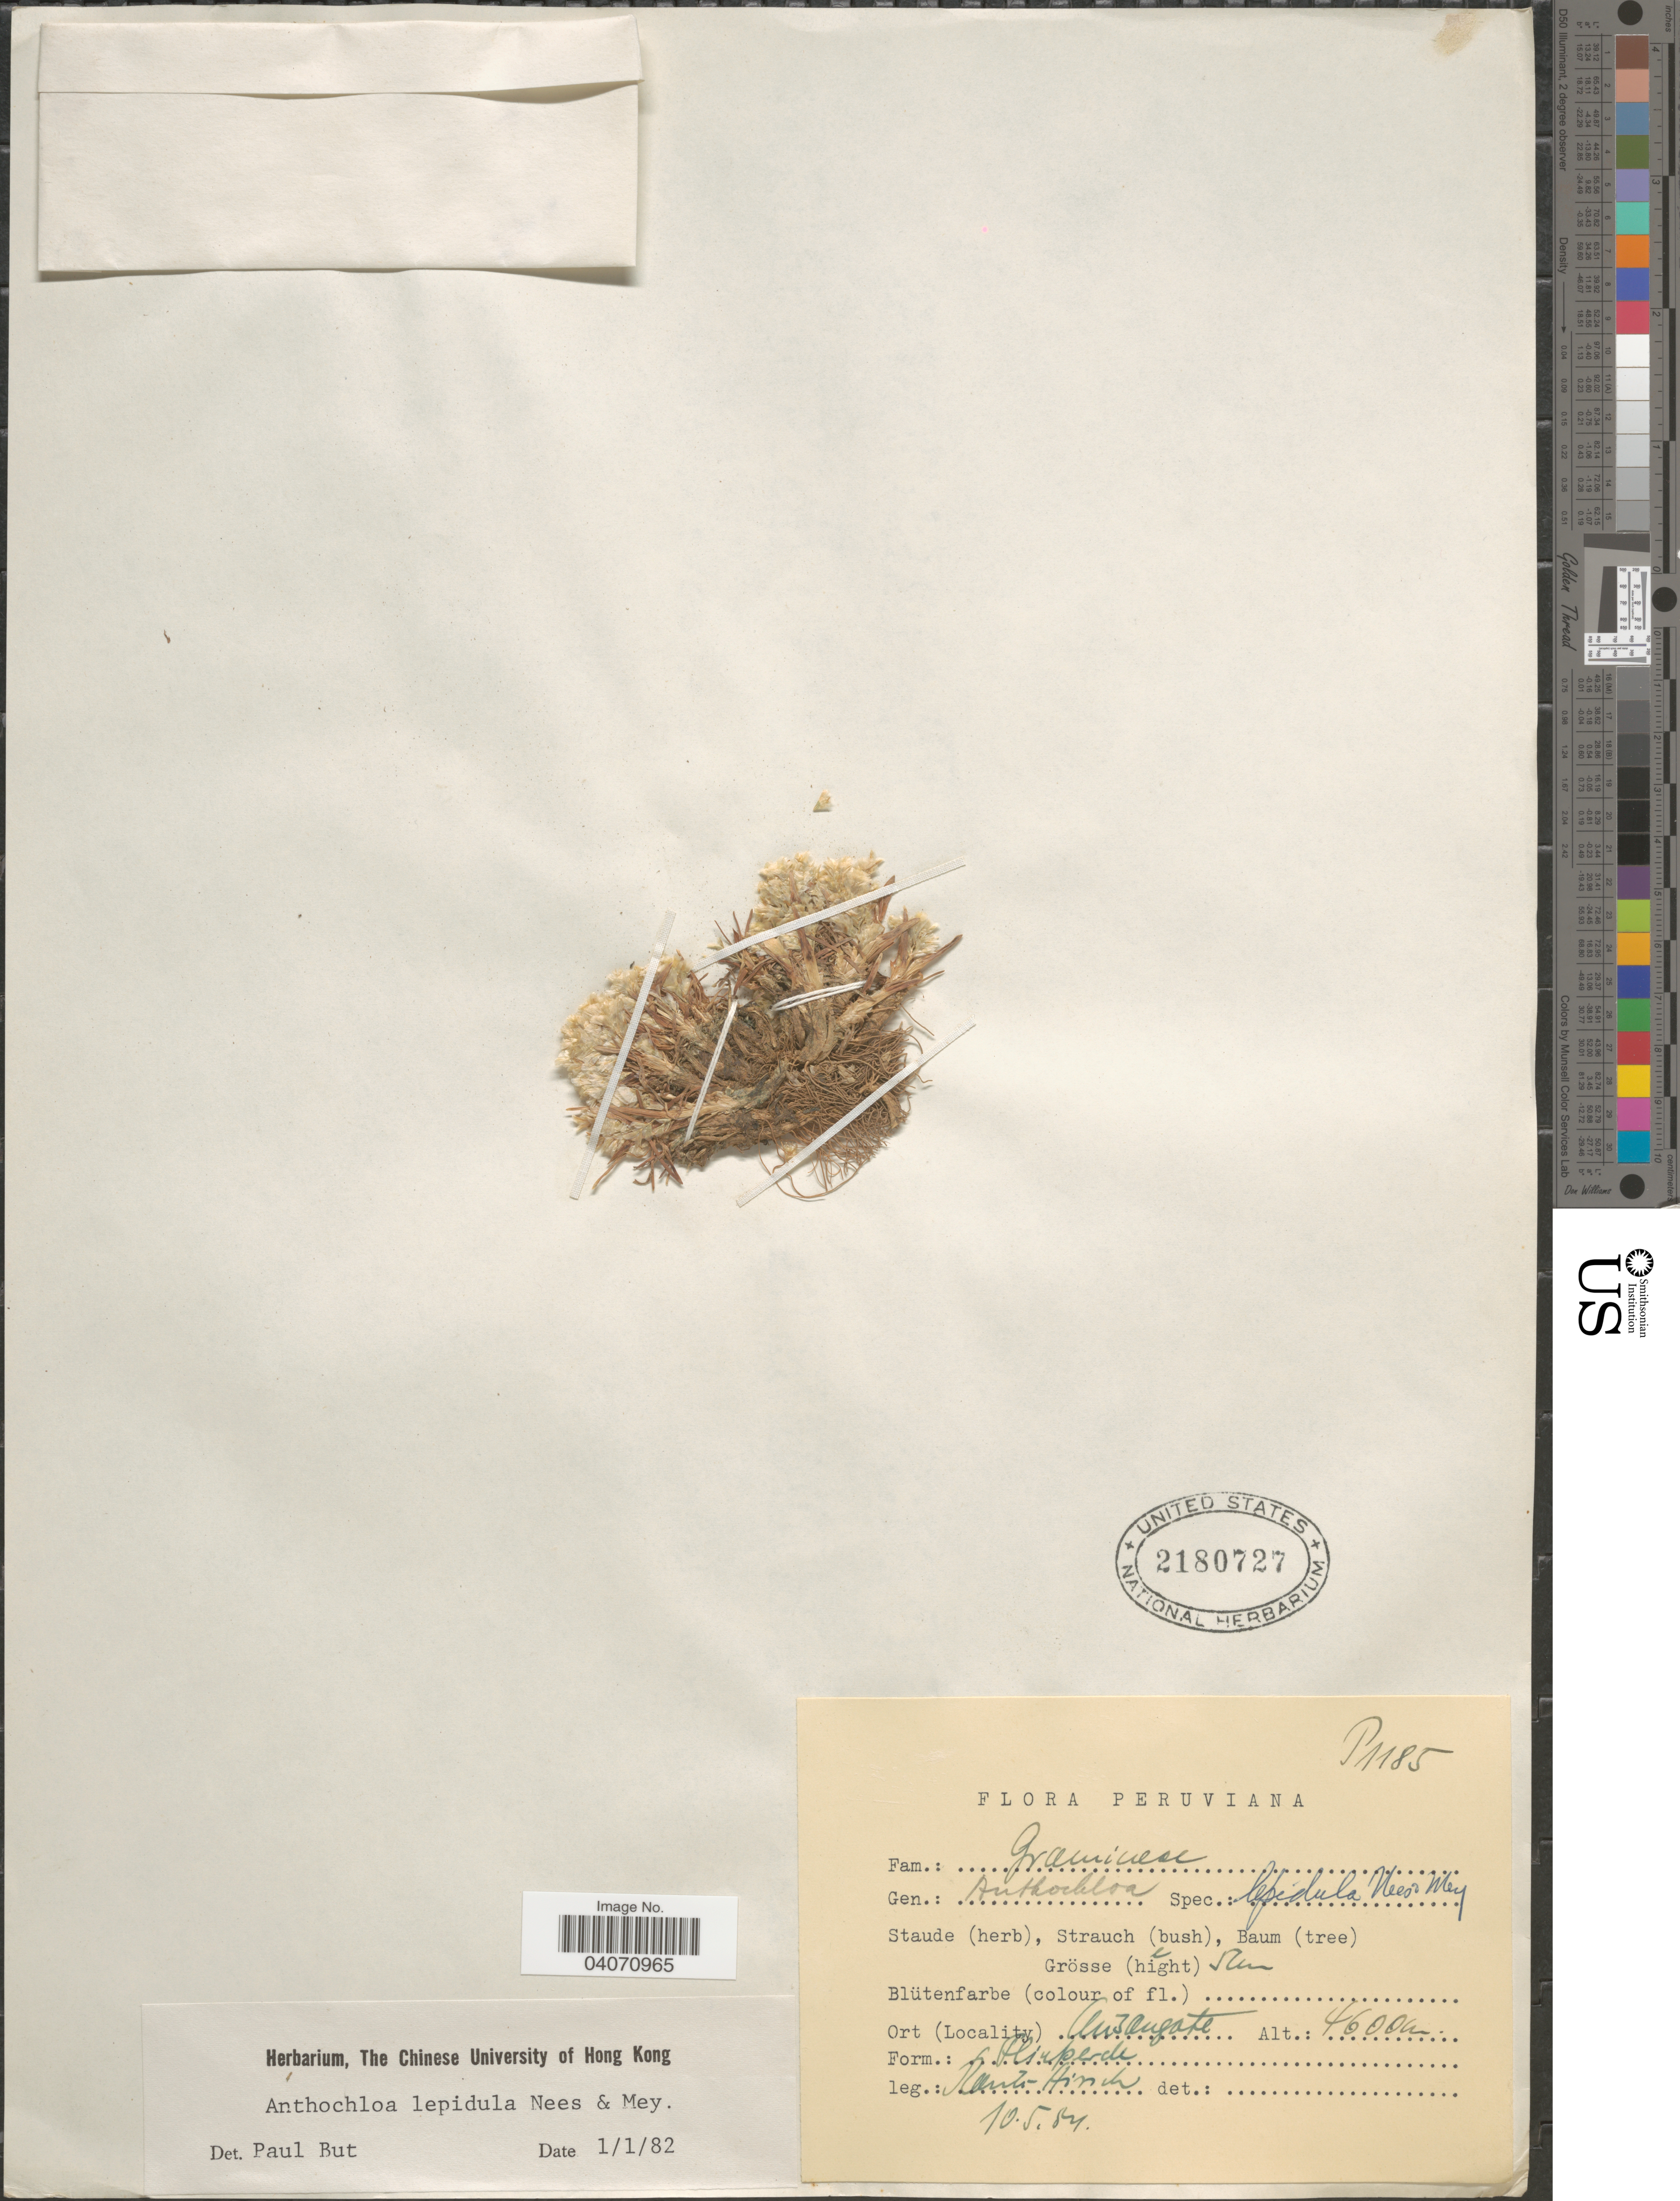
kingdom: Plantae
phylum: Tracheophyta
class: Liliopsida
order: Poales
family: Poaceae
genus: Poa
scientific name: Poa lepidula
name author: (Nees & Meyen) Soreng & L.J. Gillespie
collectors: W. Rauh & G. Hirsch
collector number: P1185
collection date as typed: Transcribed d/m/y: 10/5/84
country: Peru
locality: Ausangate.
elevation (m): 4600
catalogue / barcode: US 2180727